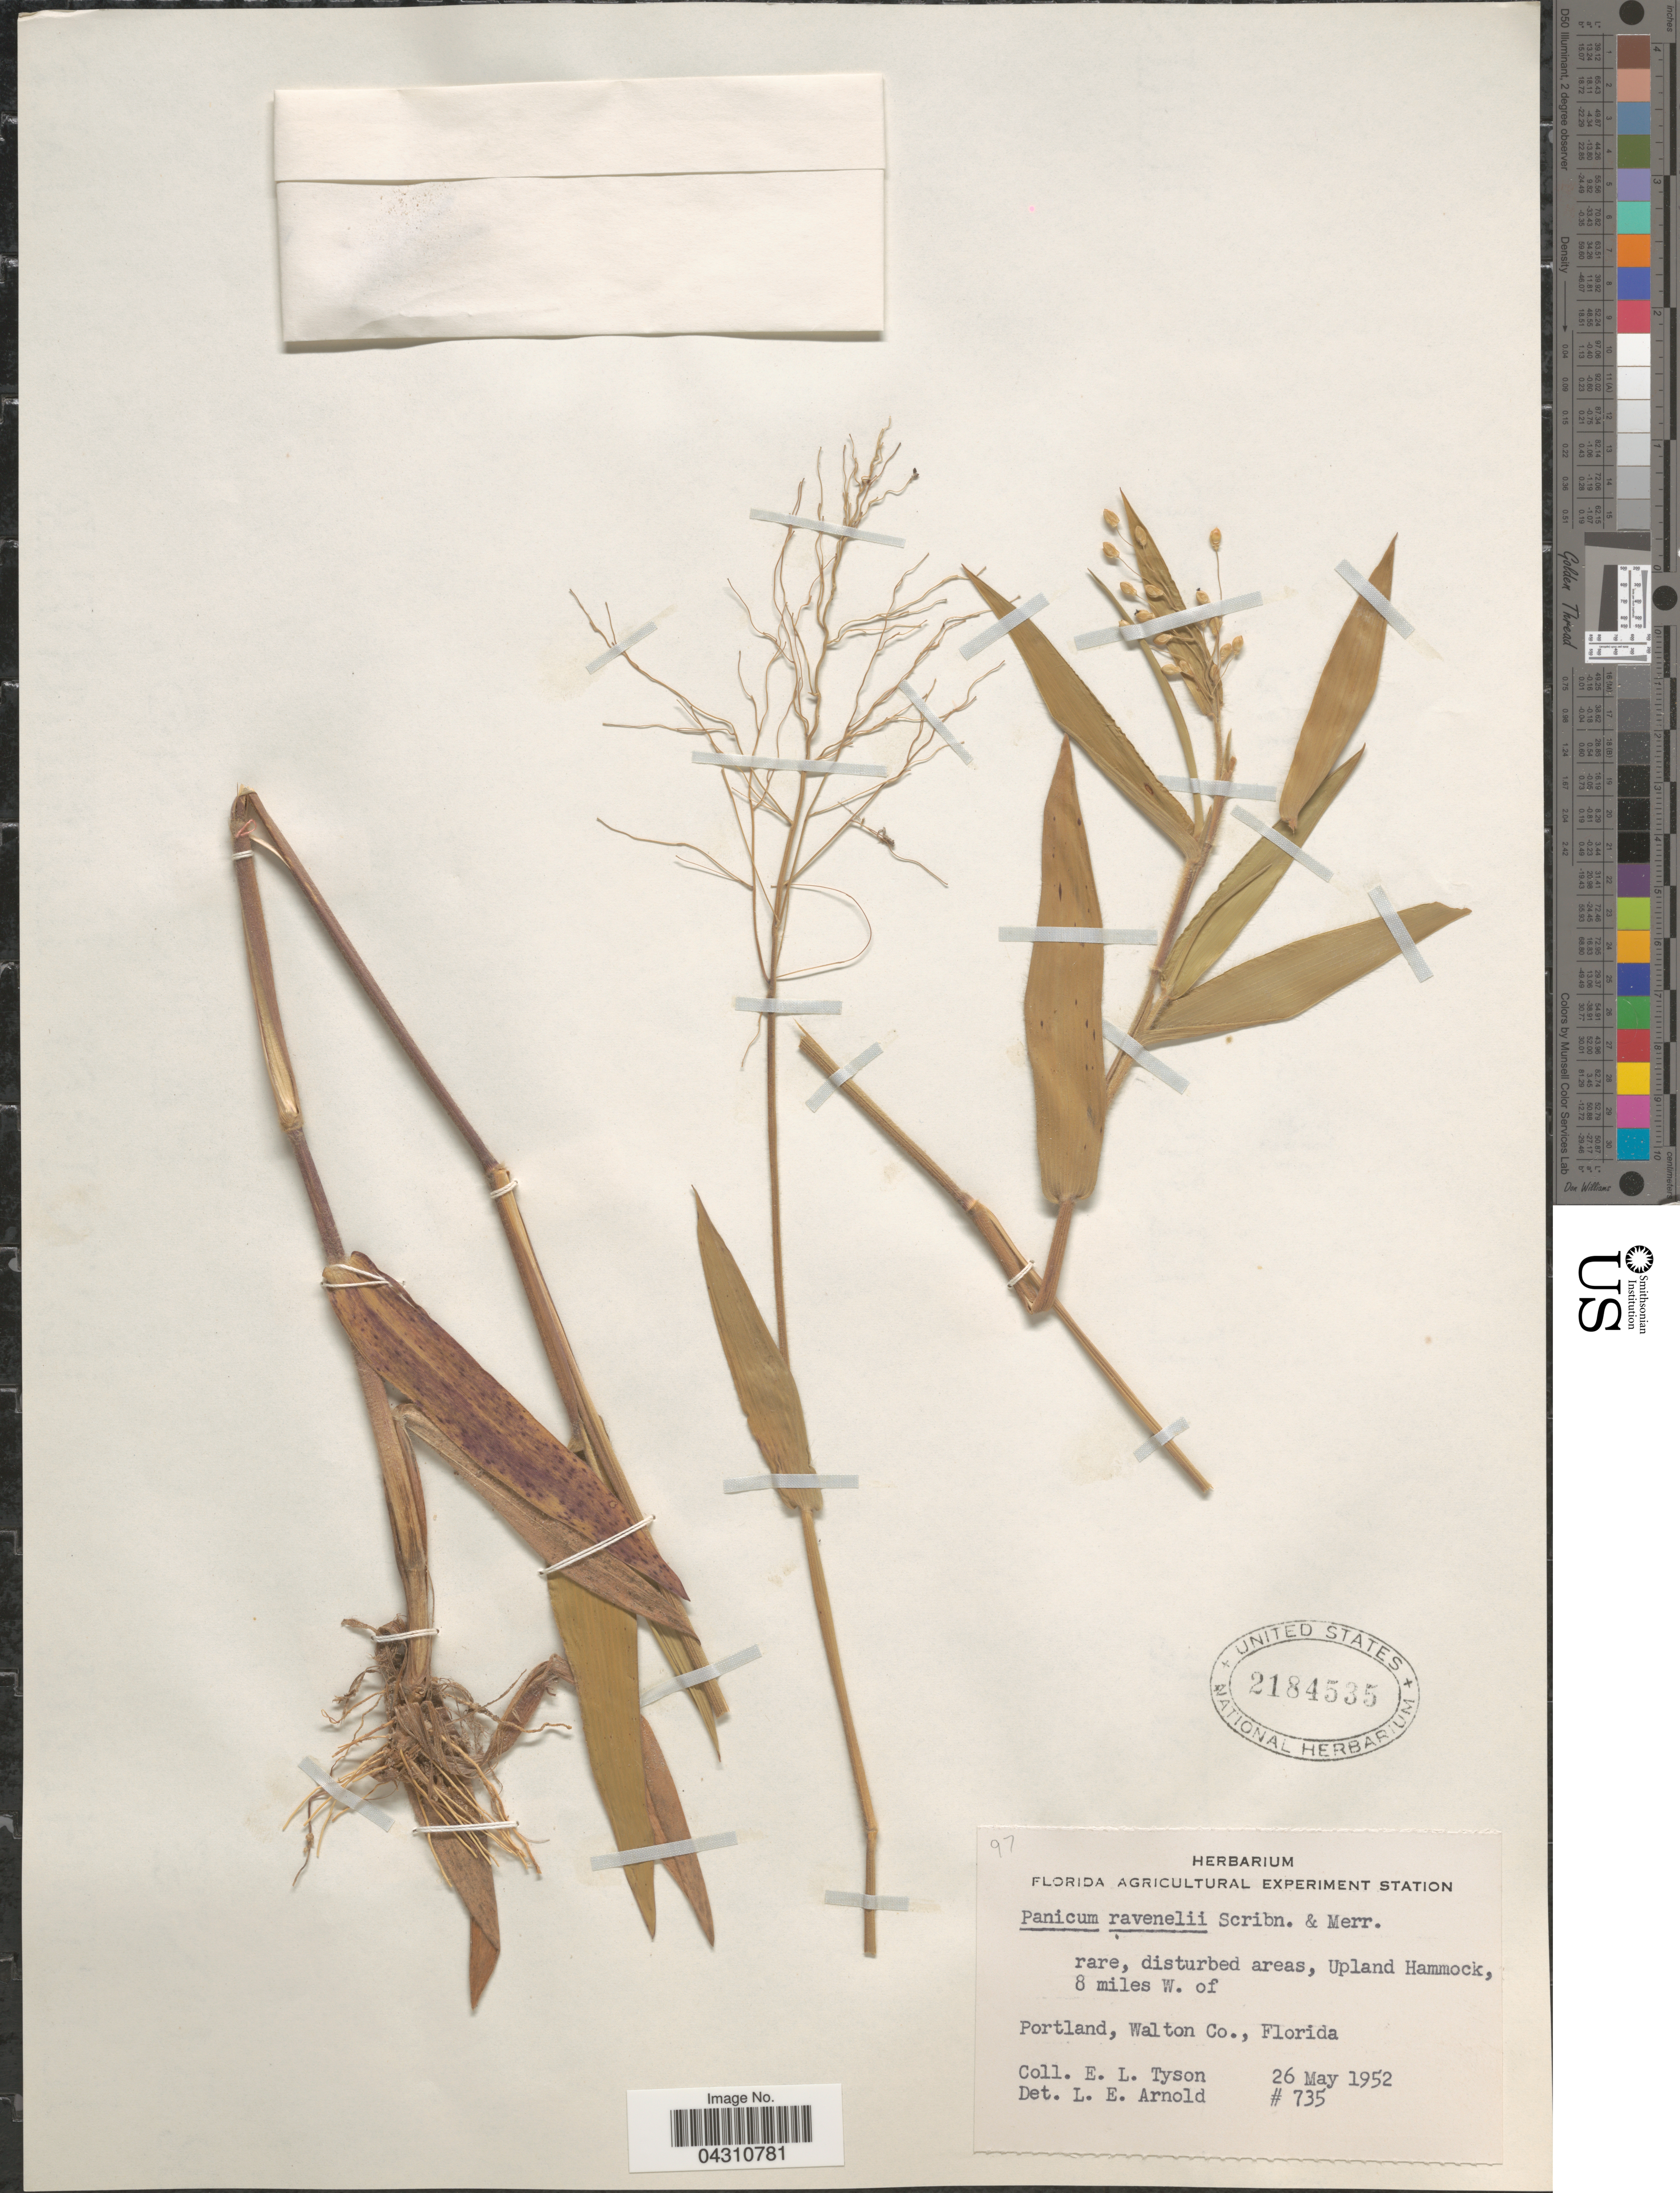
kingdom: Plantae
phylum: Tracheophyta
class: Liliopsida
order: Poales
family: Poaceae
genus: Dichanthelium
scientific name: Dichanthelium ravenelii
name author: (Scribn. & Merr.) Gould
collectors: E. L. Tyson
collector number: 735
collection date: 1952-05-26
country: United States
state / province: Florida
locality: Upland Hammock, 8 miles W. of Portland, Walton Co.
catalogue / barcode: US 2184535